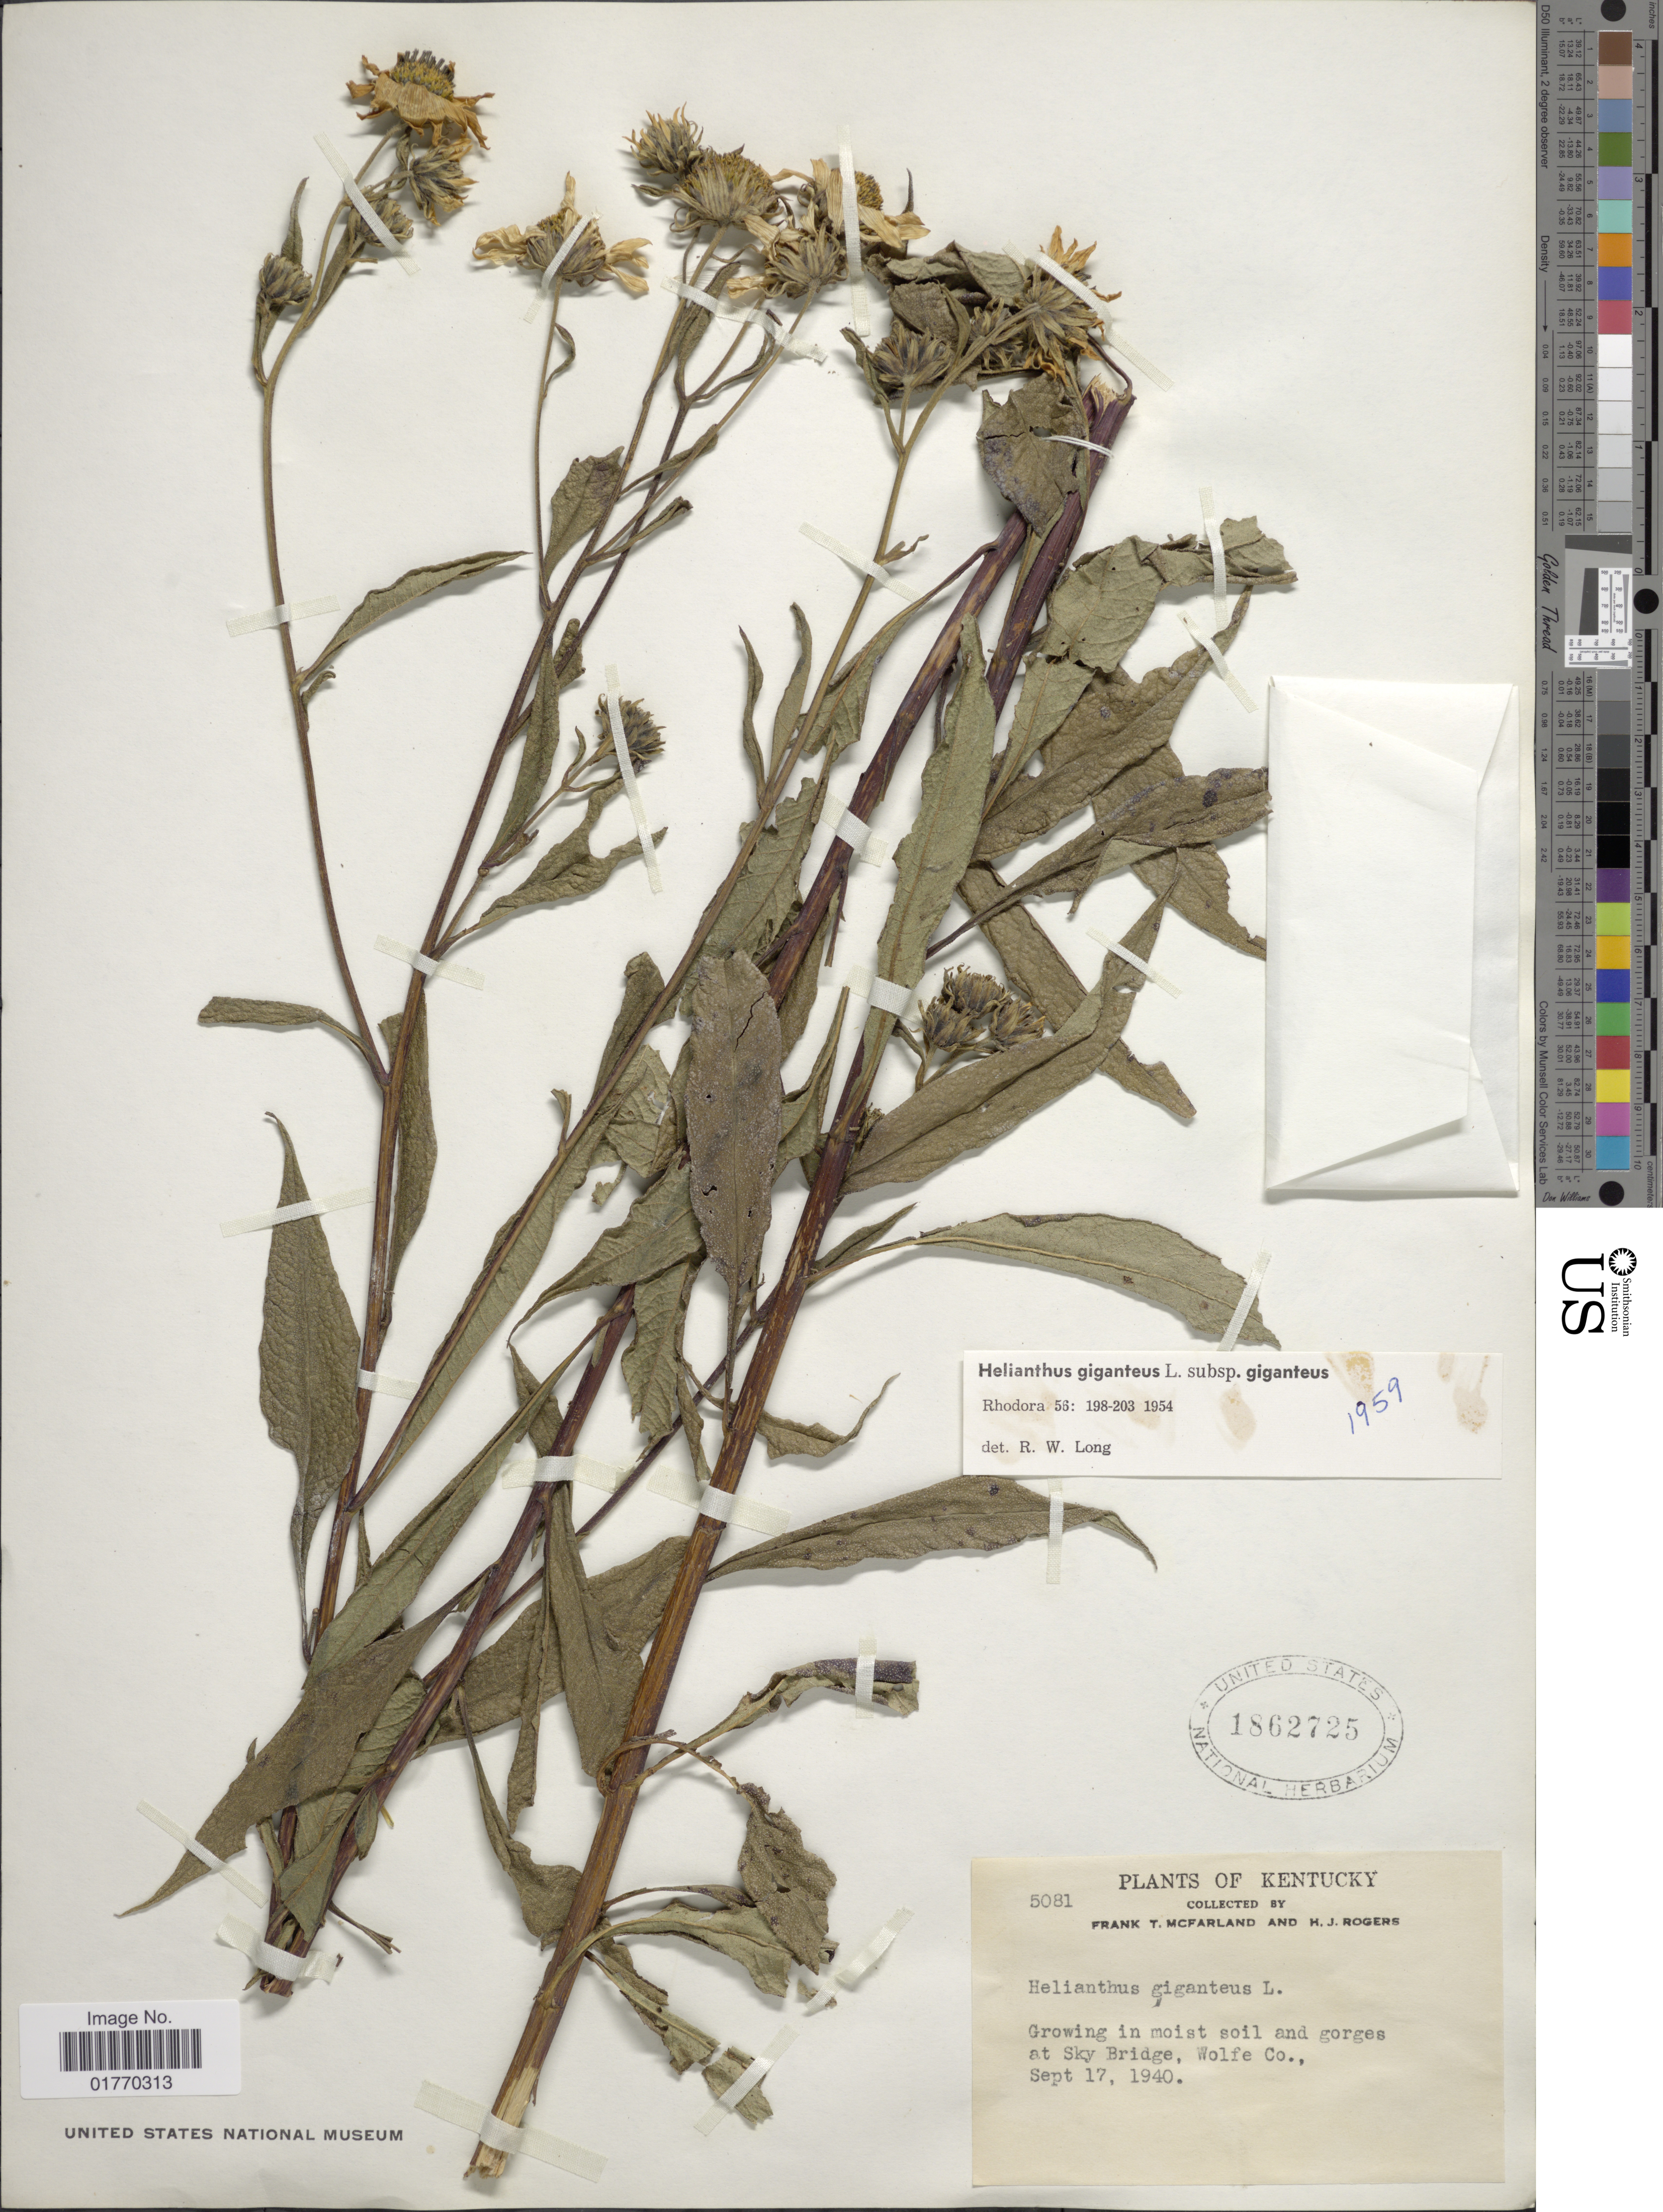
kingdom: Plantae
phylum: Tracheophyta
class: Magnoliopsida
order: Asterales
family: Asteraceae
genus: Helianthus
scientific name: Helianthus giganteus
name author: L.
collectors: F. McFarland & H. J. Rogers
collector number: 5081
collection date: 1940-09-17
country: United States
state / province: Kentucky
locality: At Sky Bridge, Wolfe Co.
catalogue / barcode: US 1862725